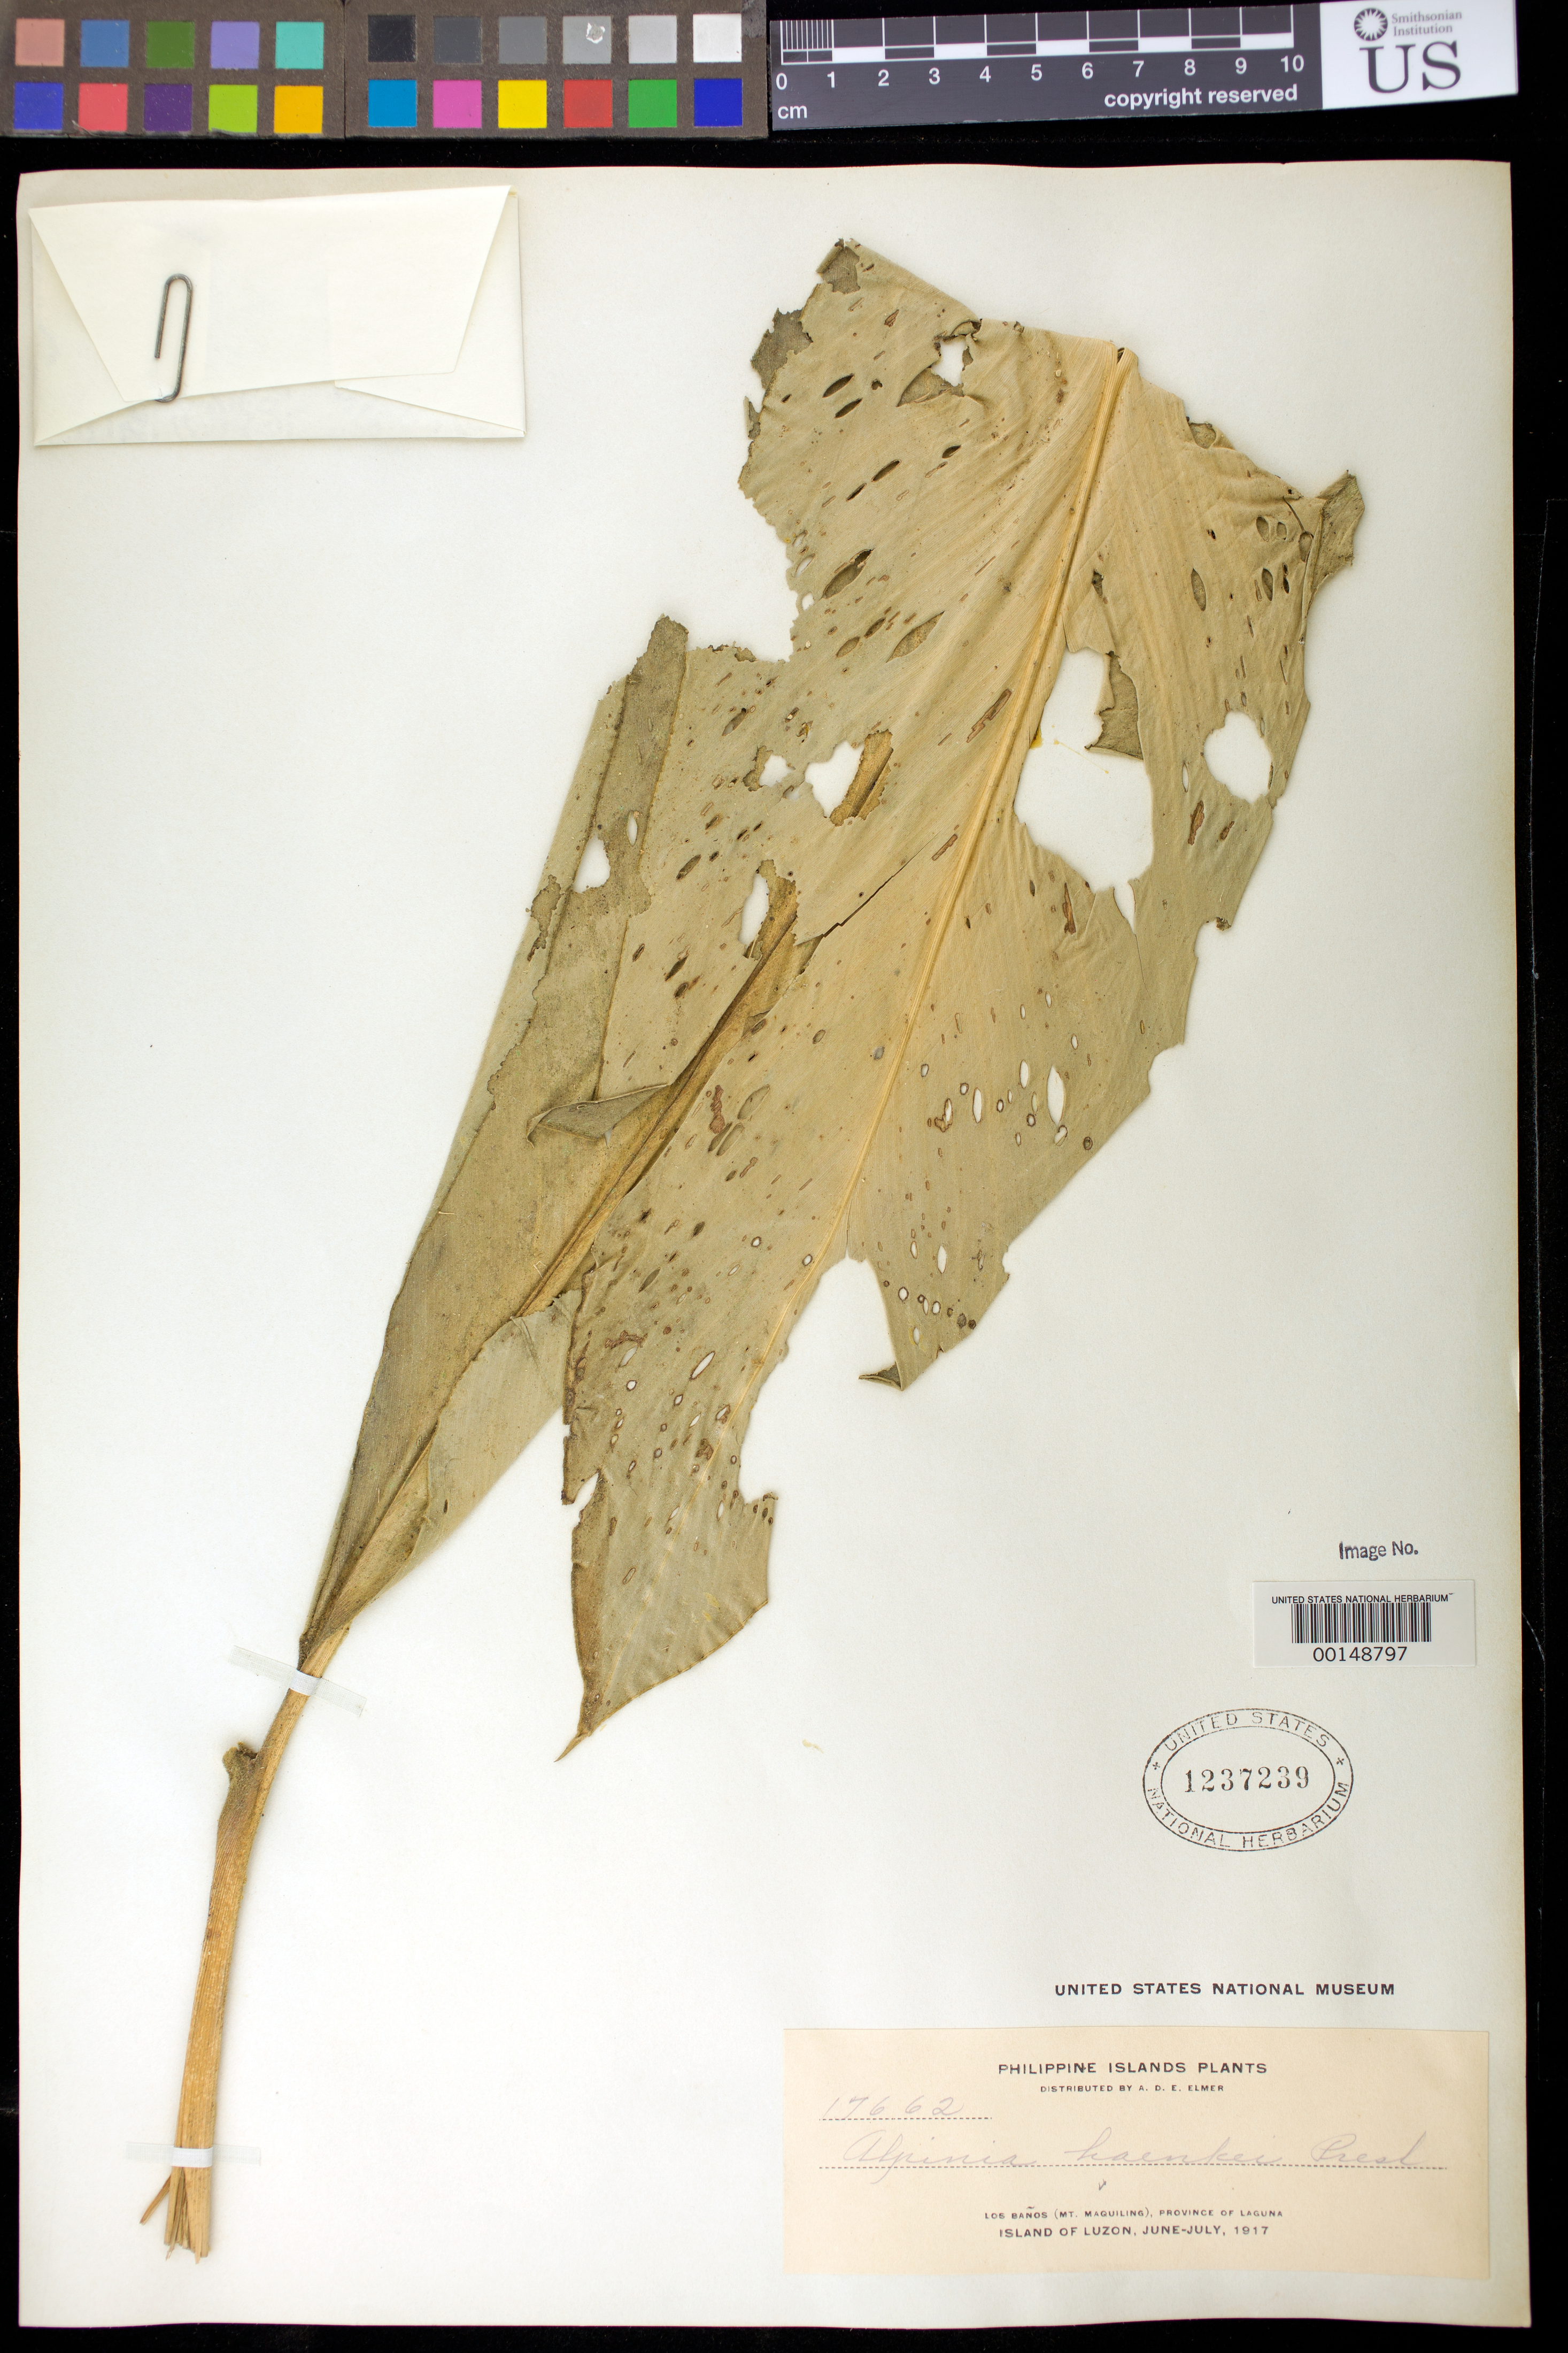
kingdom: Plantae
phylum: Tracheophyta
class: Liliopsida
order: Zingiberales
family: Zingiberaceae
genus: Alpinia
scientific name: Alpinia haenkei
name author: C. Presl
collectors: A. D. E. Elmer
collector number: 17662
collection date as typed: Jun 1917 to -- Jul 1917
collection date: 1917-06/1917-07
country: Philippines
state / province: Calabarzon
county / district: Laguna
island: Luzon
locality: Los Banos (Mt. Maquiling)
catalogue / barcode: US 1237239